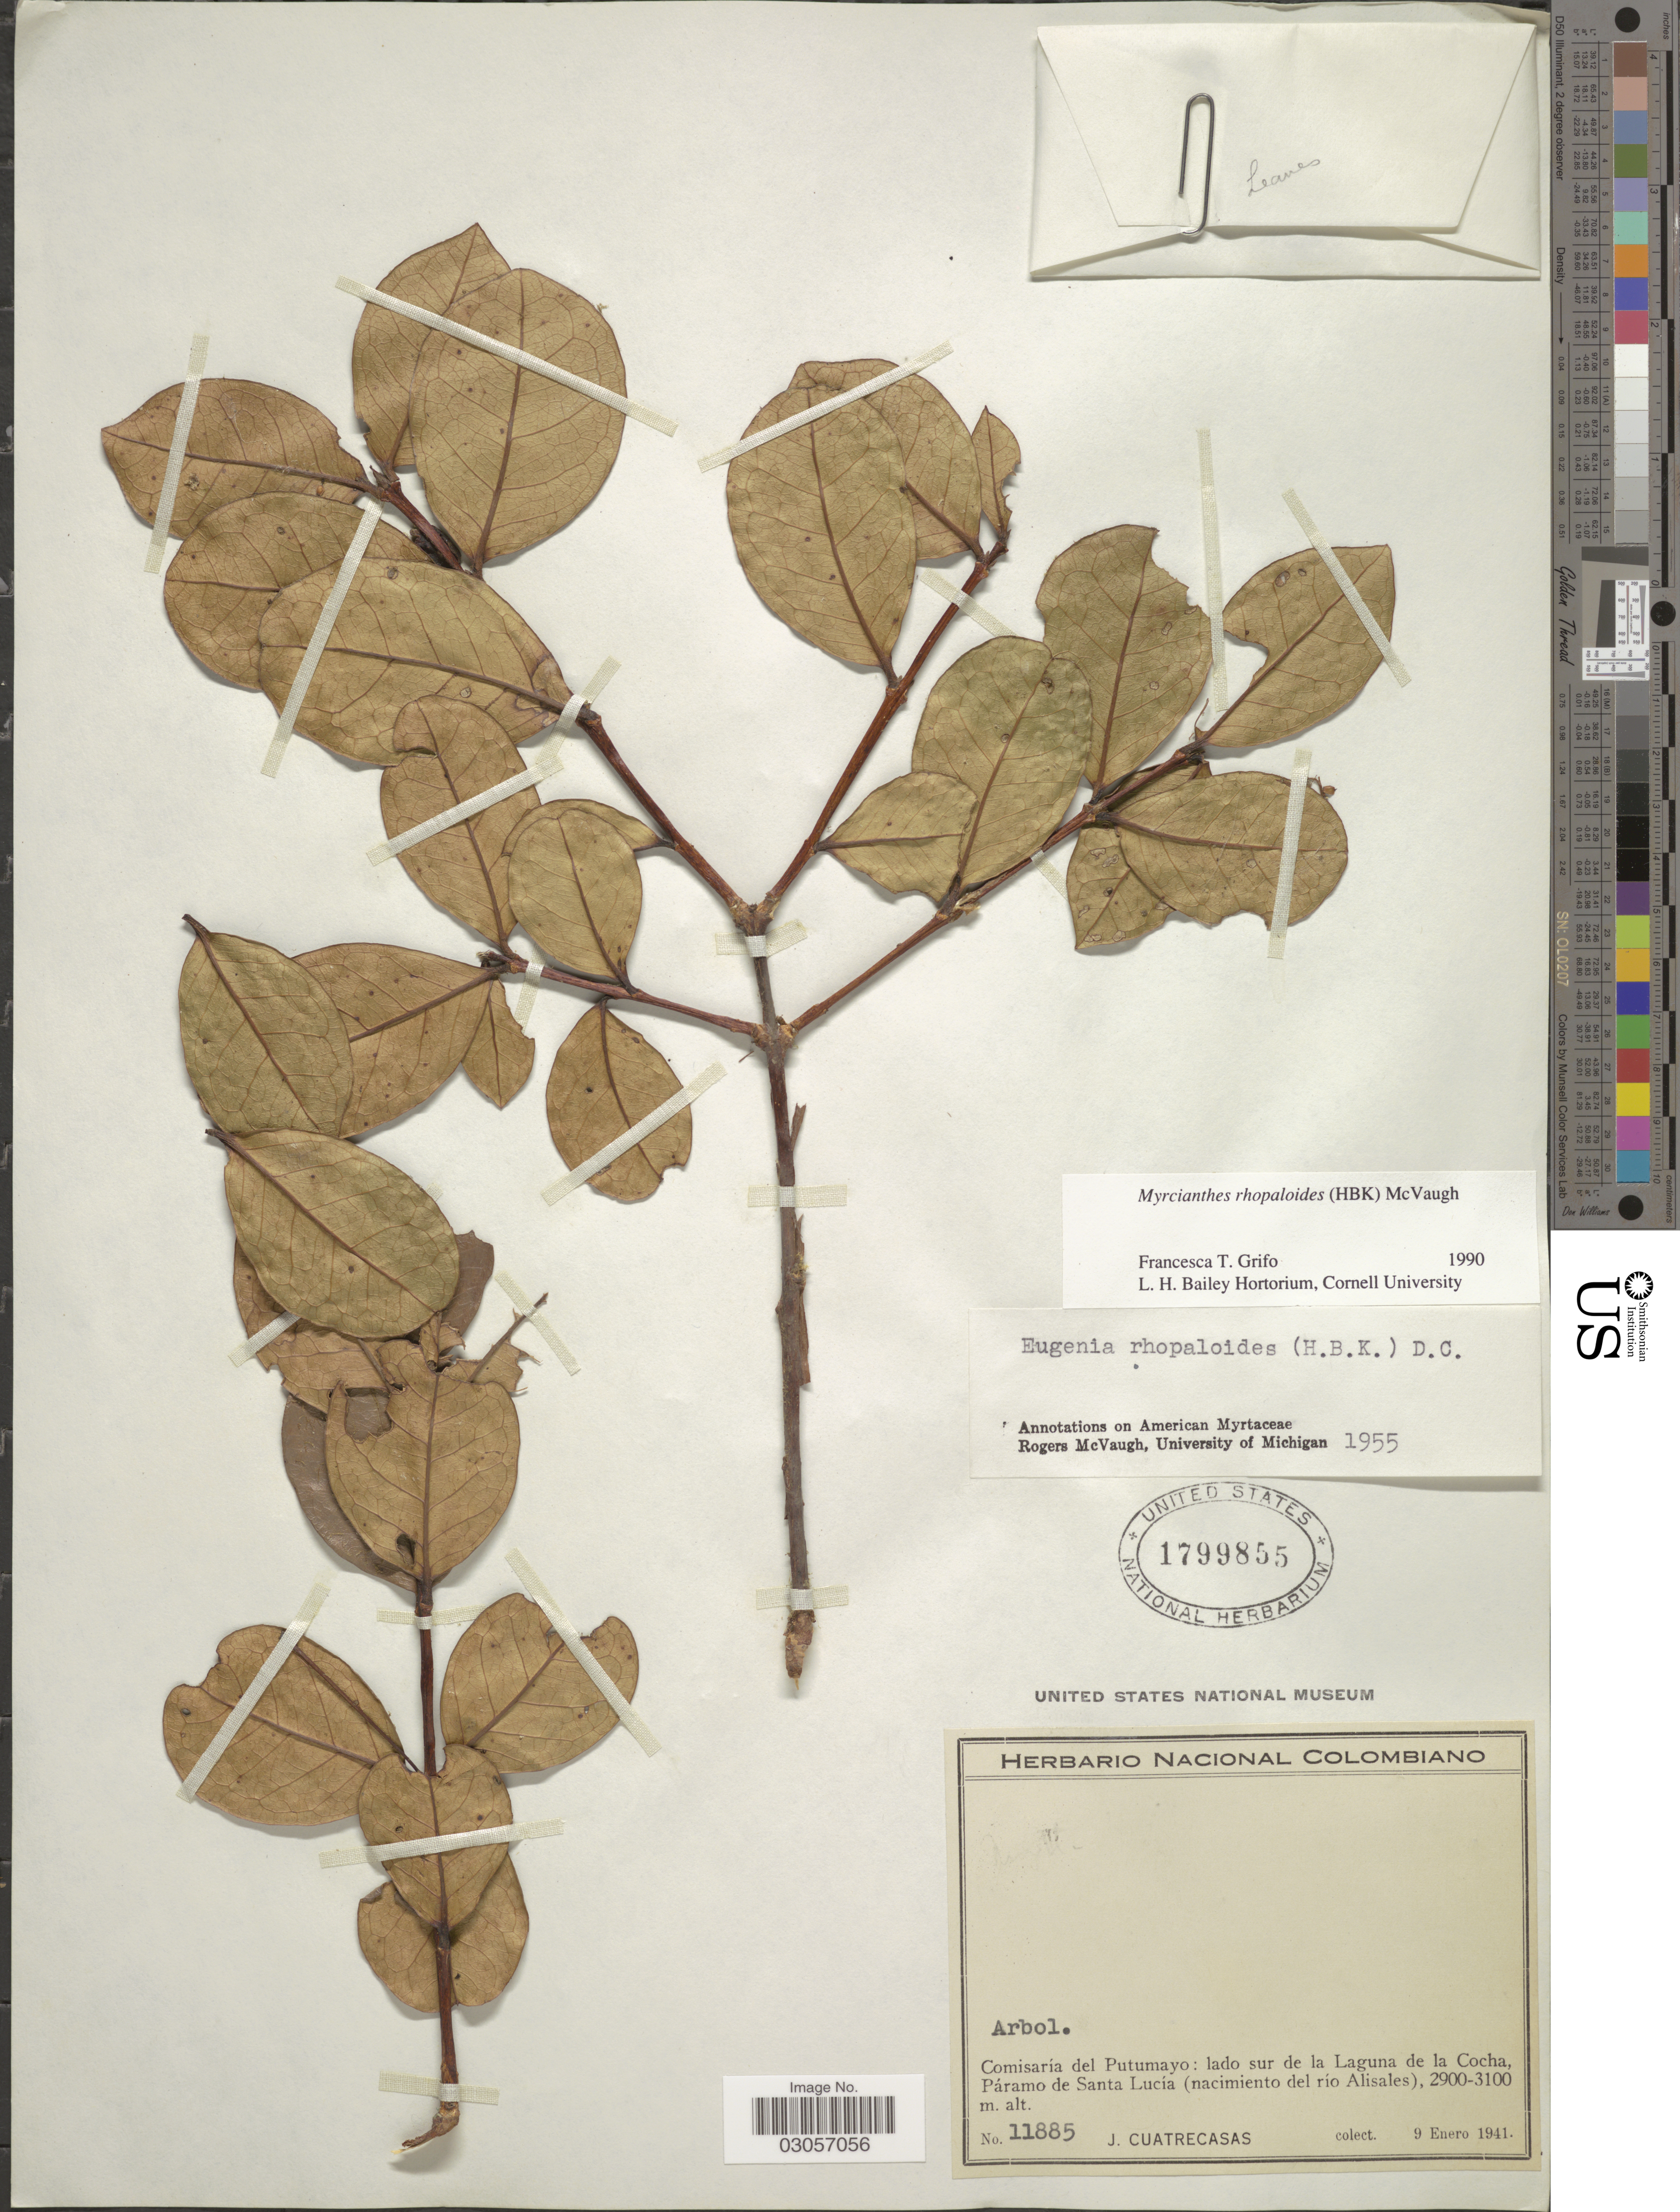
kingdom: Plantae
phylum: Tracheophyta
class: Magnoliopsida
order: Myrtales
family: Myrtaceae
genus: Myrcianthes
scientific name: Myrcianthes rhopaloides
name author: (Kunth) McVaugh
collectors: J. Cuatrecasas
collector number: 11885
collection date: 1941-01-09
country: Colombia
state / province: Putumayo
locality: Comisaría del Putumayo: lado sur de la Laguna de la Cocha, Páramo de Santa Lucia (nacimiento del rio Alisales).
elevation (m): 2900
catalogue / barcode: US 1799855